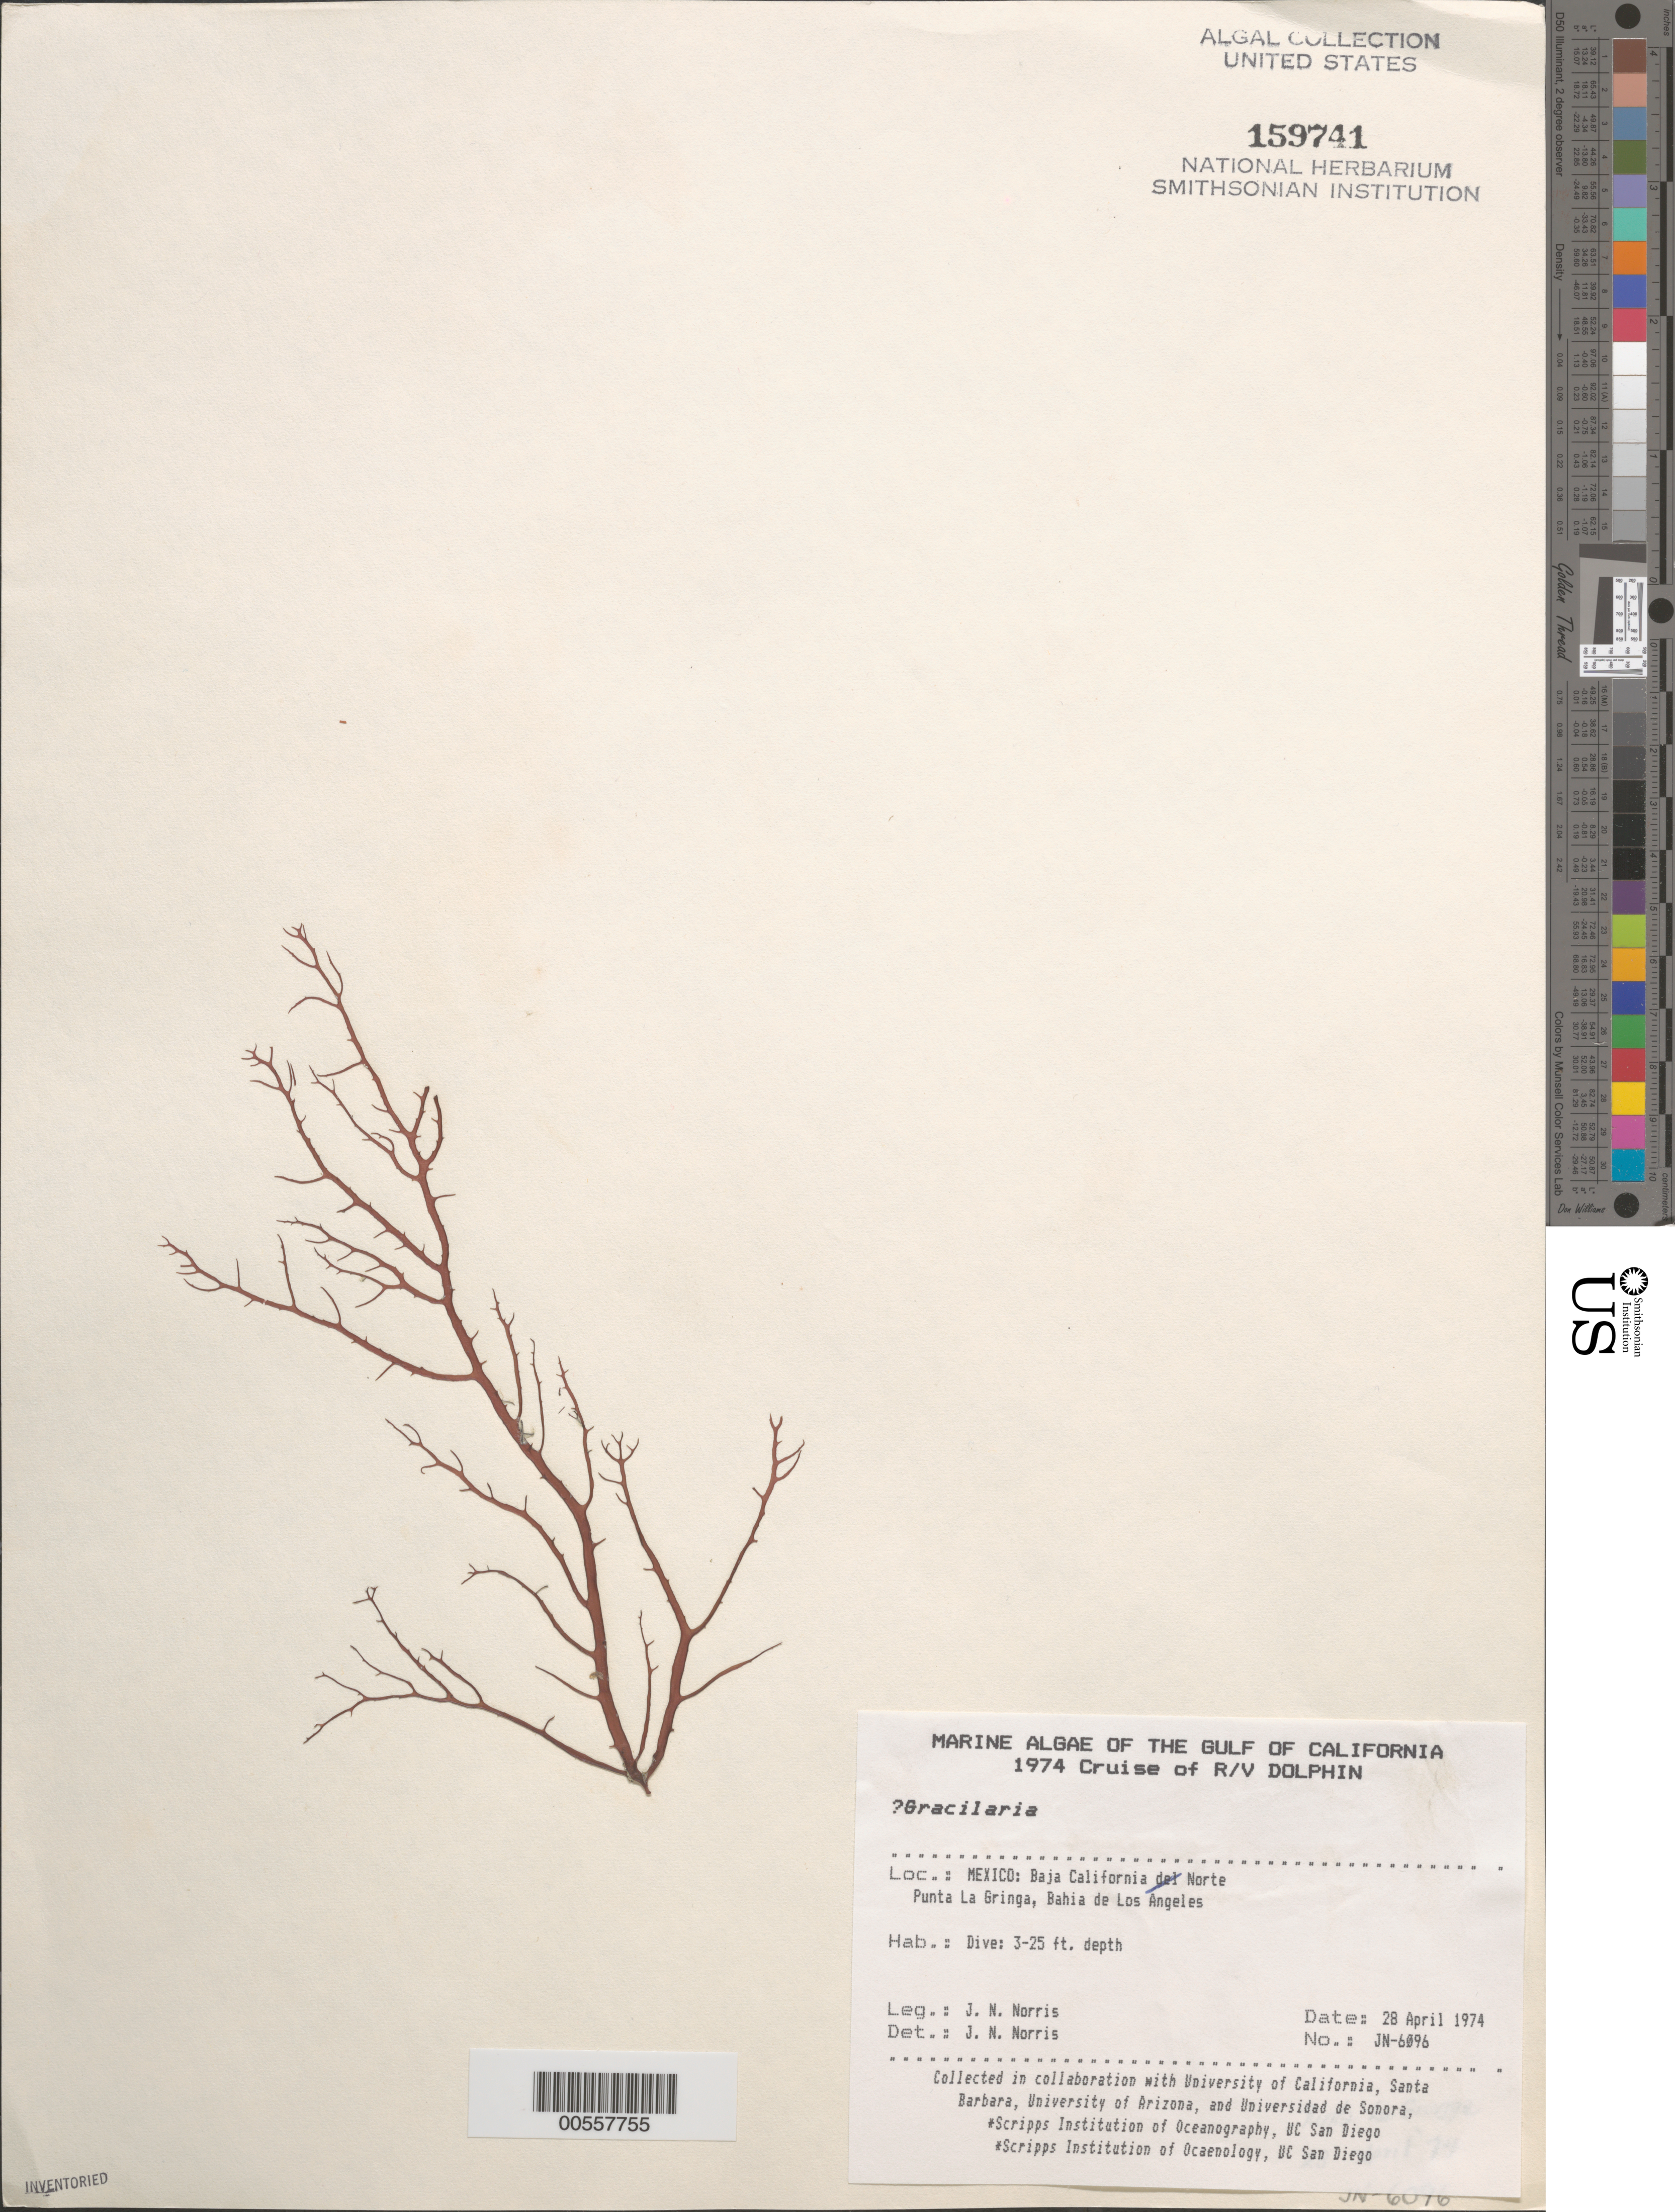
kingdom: Plantae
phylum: Rhodophyta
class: Florideophyceae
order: Gracilariales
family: Gracilariaceae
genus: Gracilaria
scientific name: Gracilaria sp.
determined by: Norris, James N.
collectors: J. N. Norris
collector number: JN-6096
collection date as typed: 28 Apr 1974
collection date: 1974-04-28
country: Mexico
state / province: Baja California Norte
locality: Punta La Gringa, Bahia de Los Angeles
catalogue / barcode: US 159741